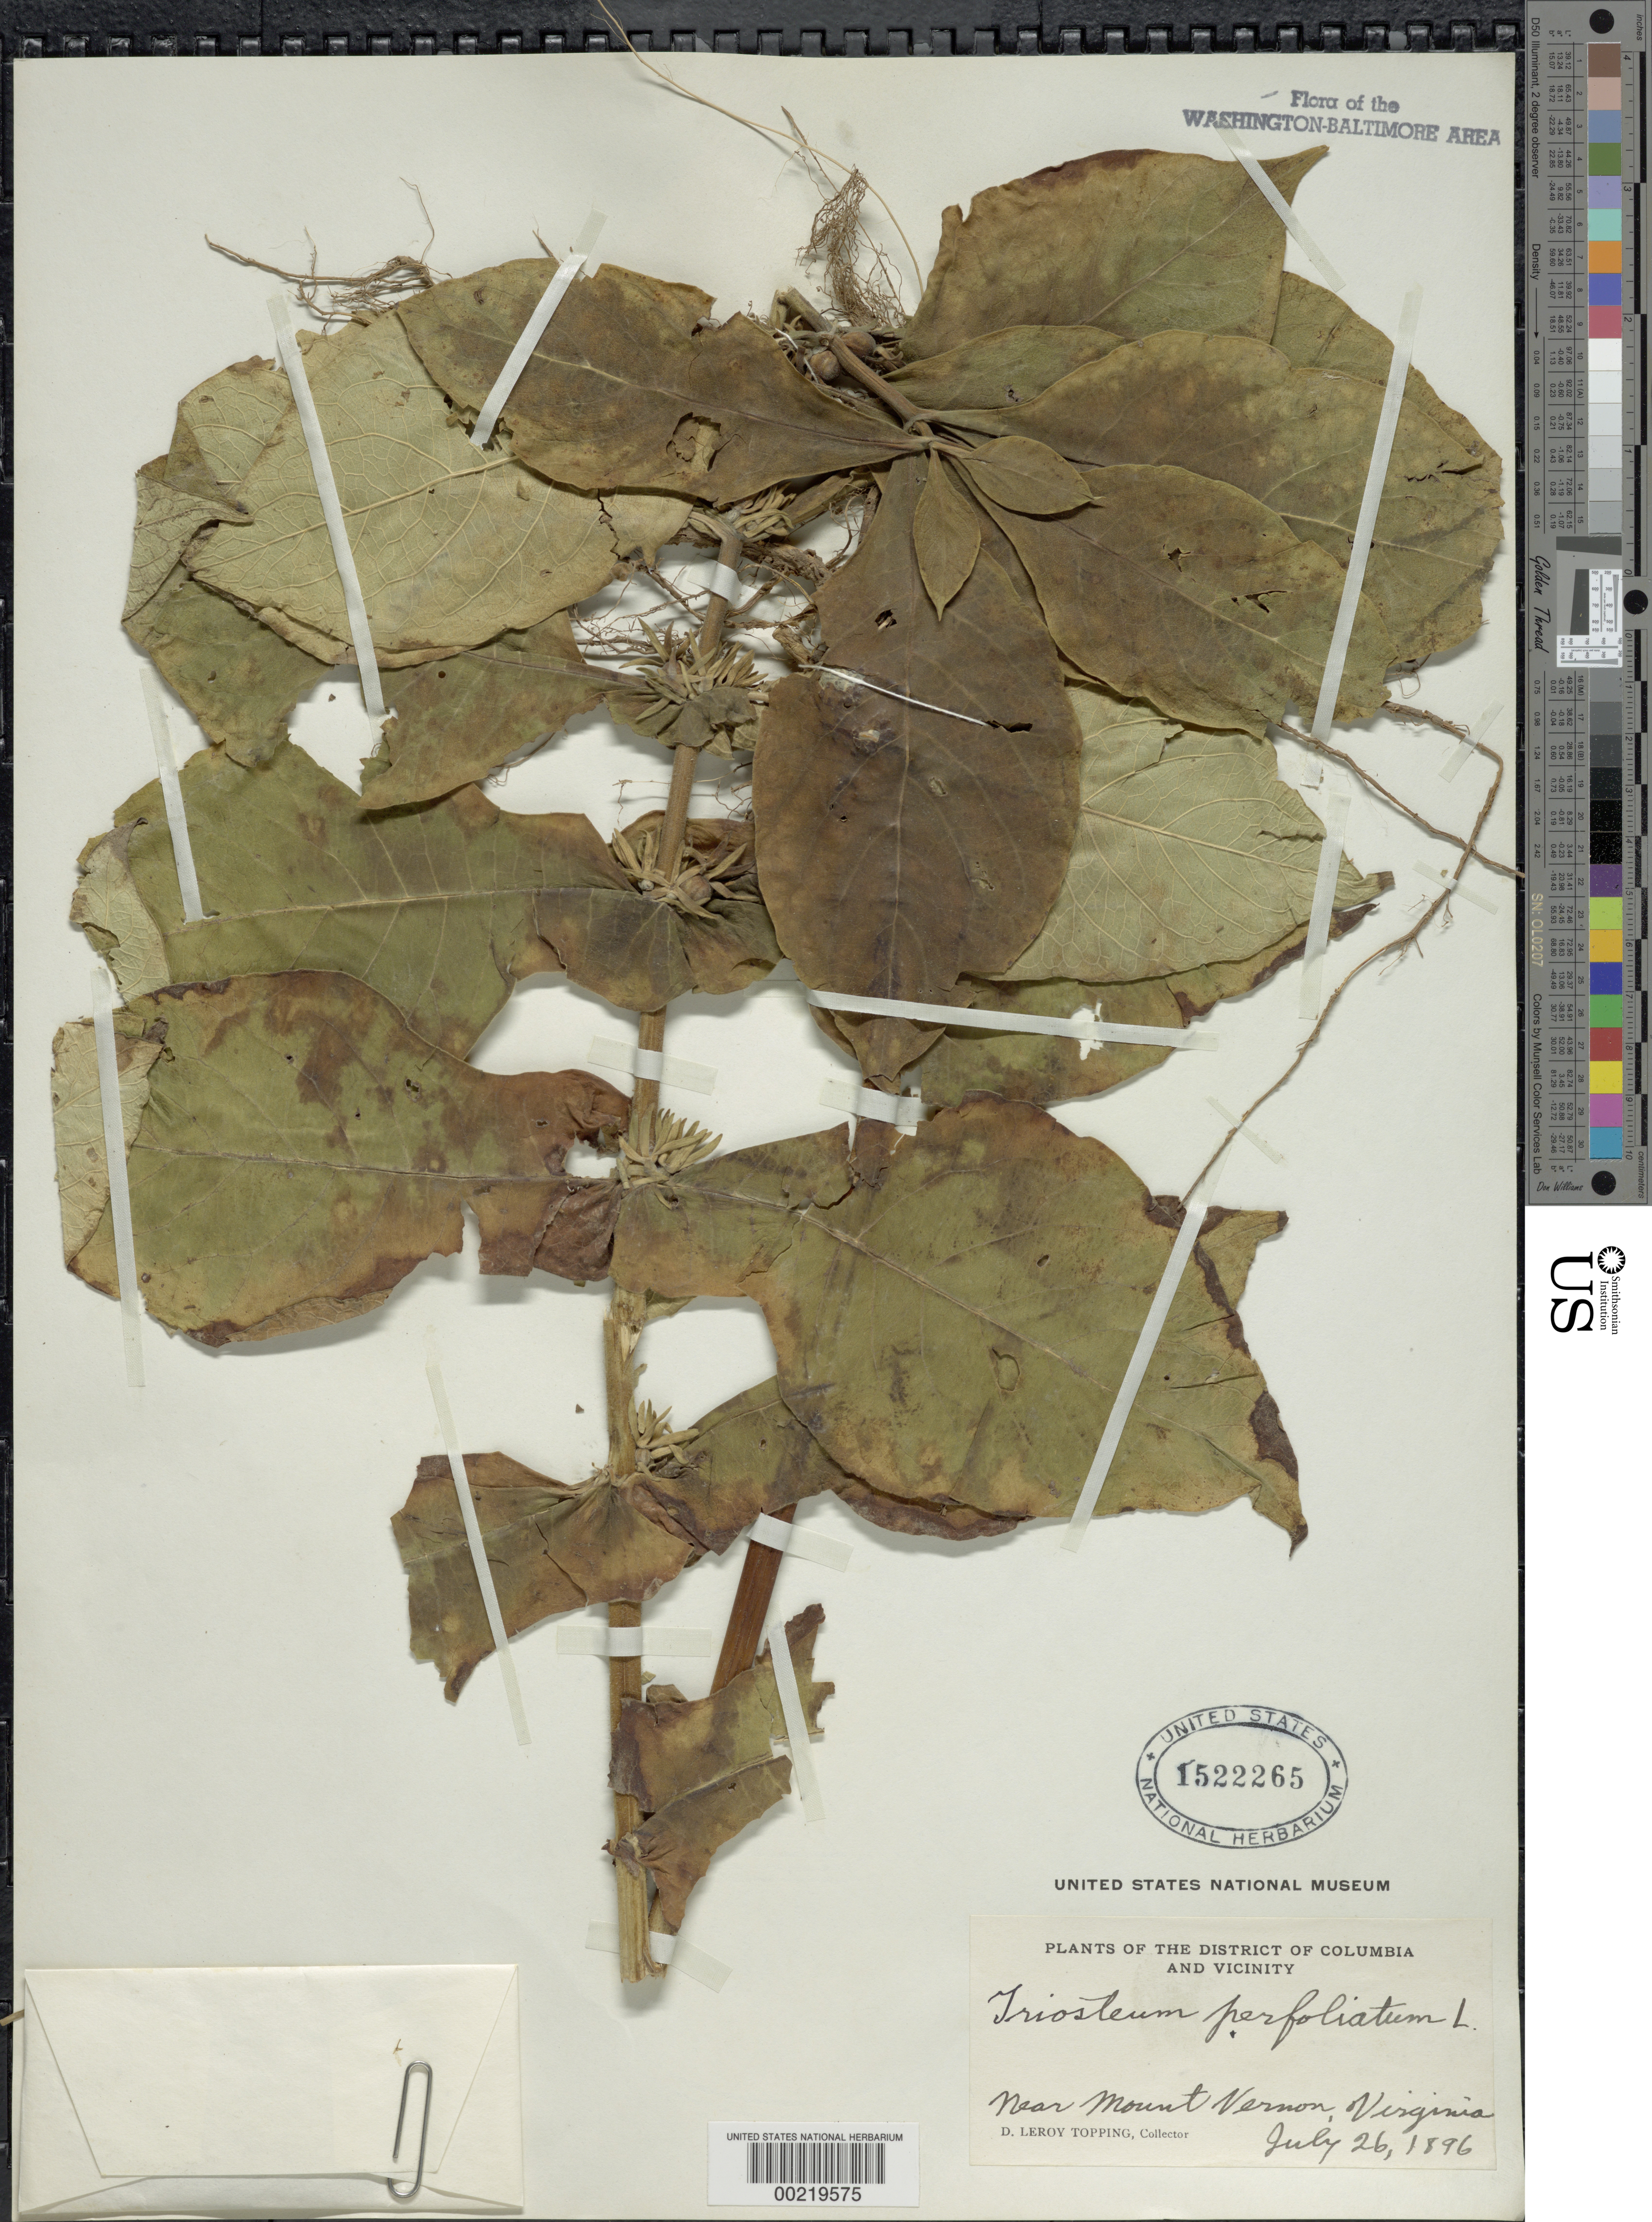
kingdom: Plantae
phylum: Tracheophyta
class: Magnoliopsida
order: Dipsacales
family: Caprifoliaceae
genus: Triosteum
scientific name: Triosteum perfoliatum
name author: L.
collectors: D. L. Topping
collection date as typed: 26 Jul 1896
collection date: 1896-07-26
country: United States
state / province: Virginia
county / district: Fairfax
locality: Near Mount Vernon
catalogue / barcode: US 1522265